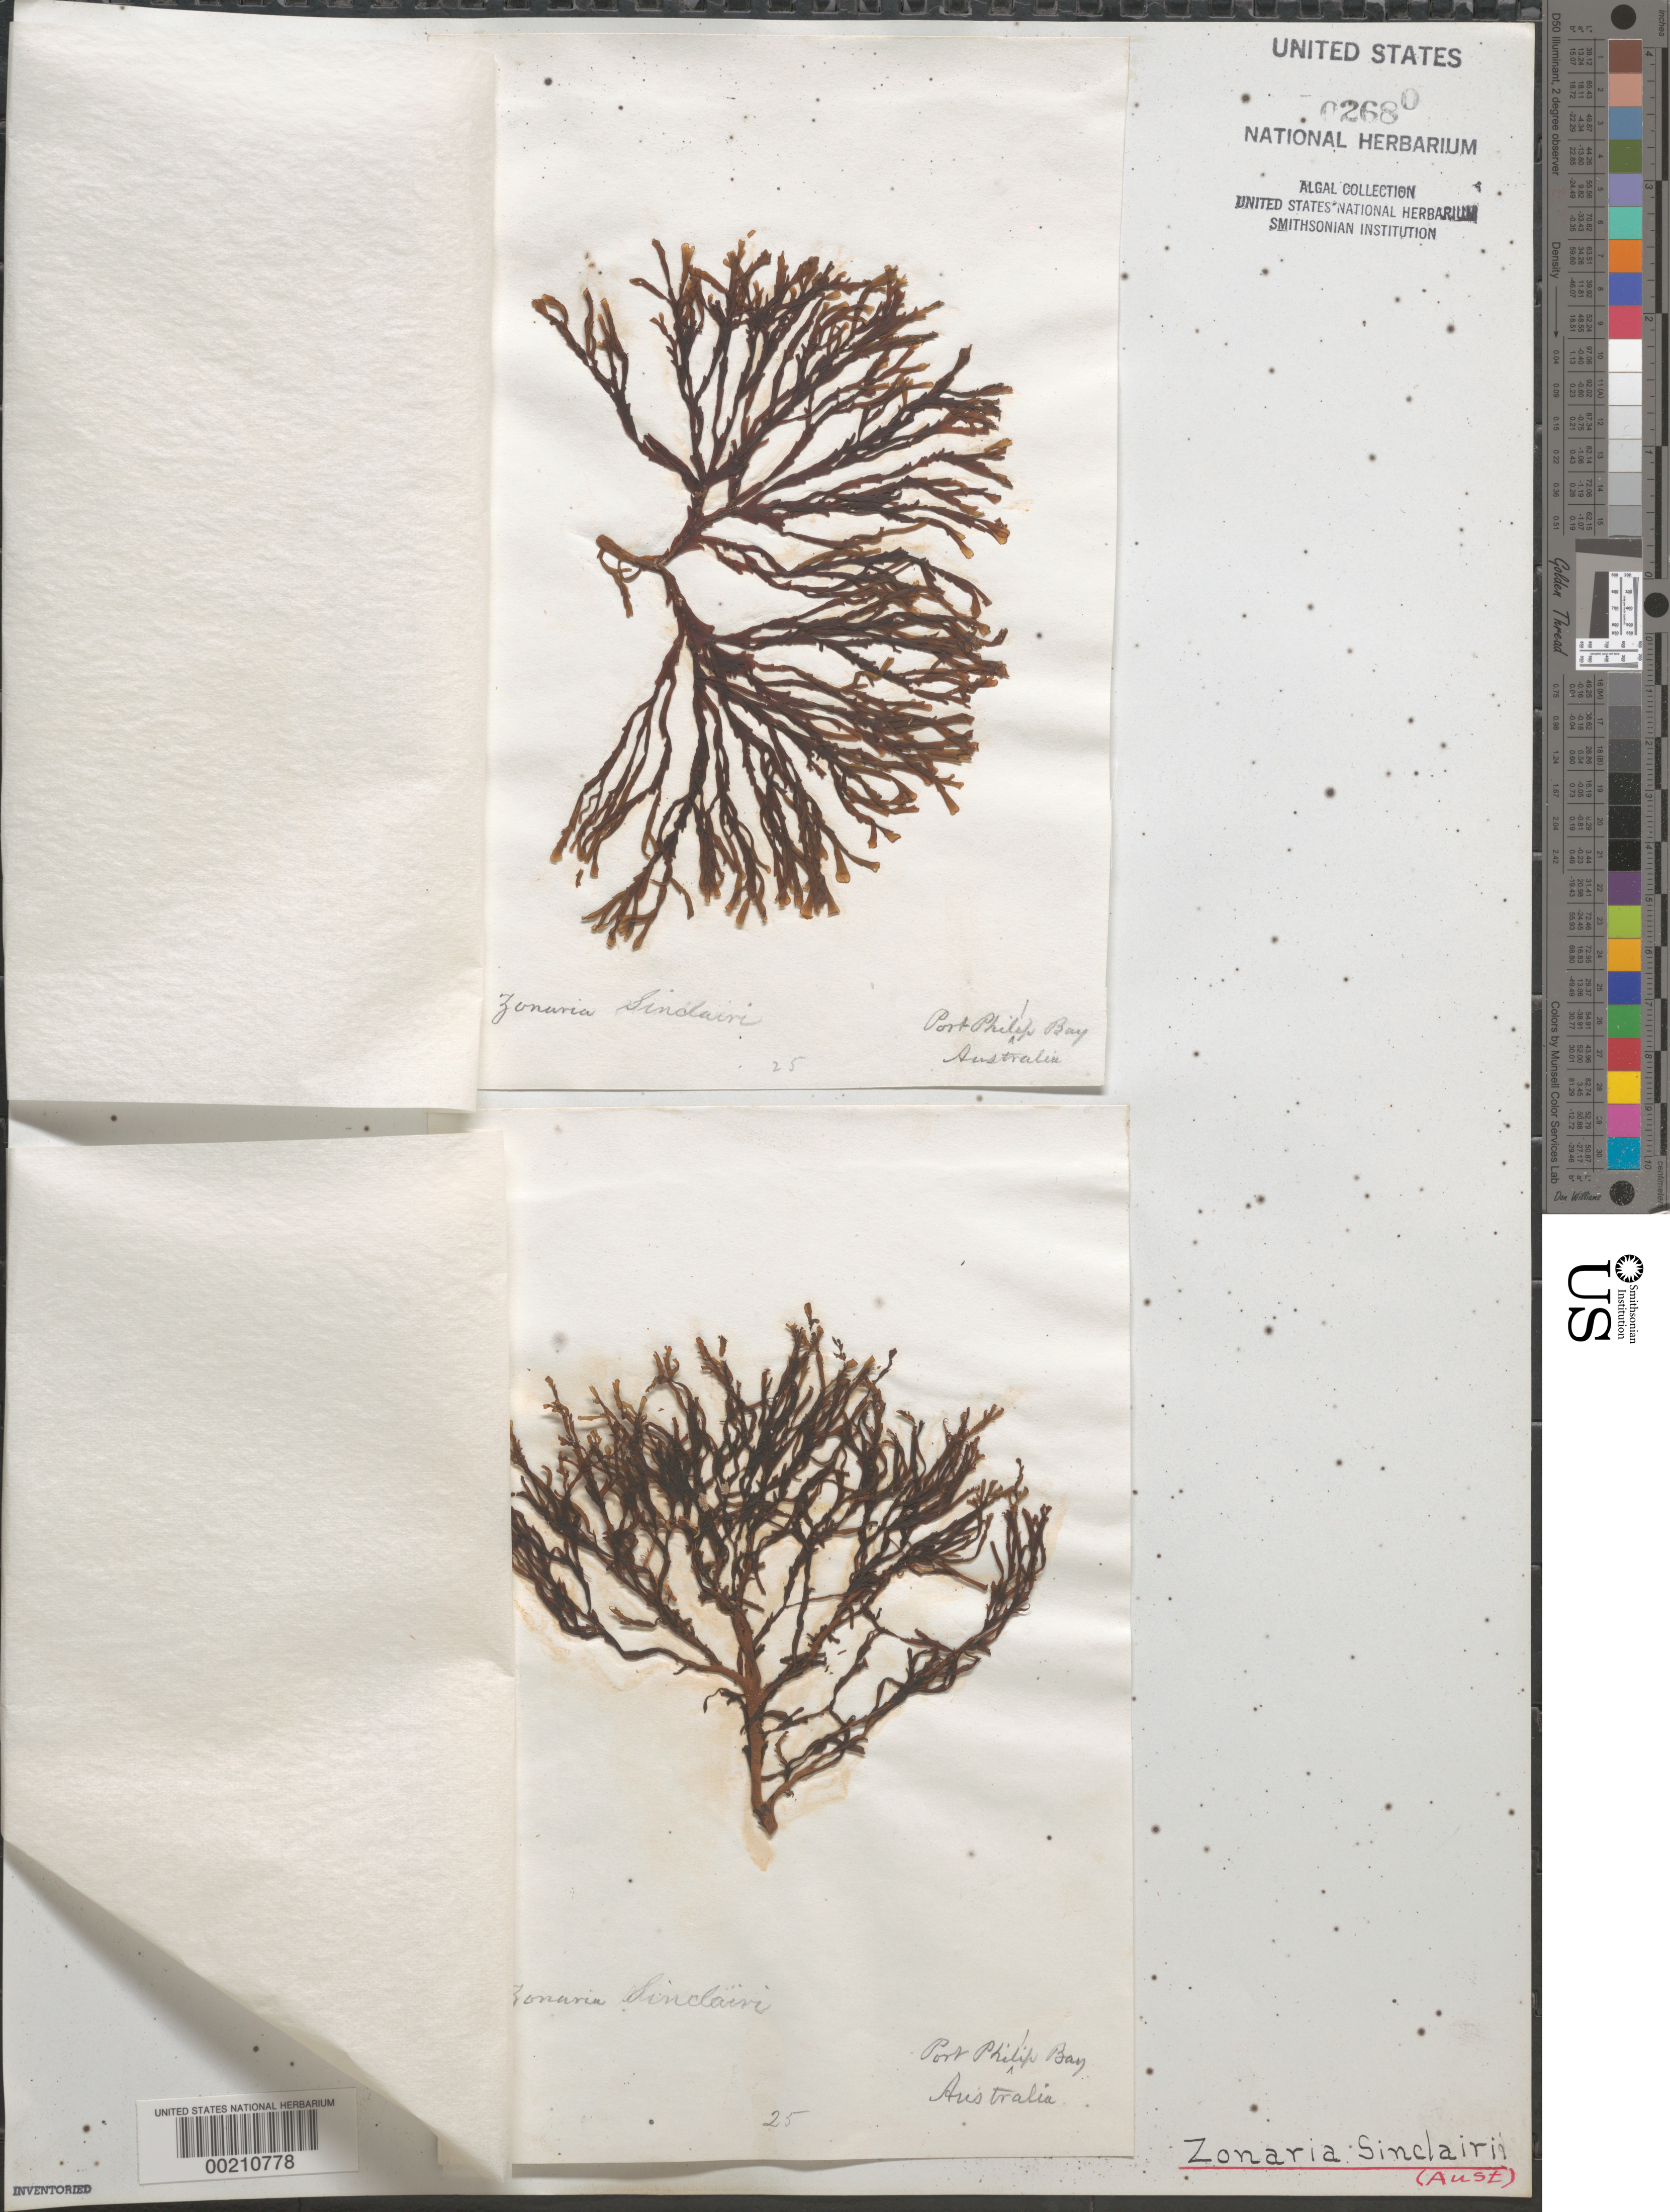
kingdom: Chromista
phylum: Ochrophyta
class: Phaeophyceae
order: Dictyotales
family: Dictyotaceae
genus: Homoeostrichus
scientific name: Homoeostrichus sinclairii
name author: (Hook. f. & Harvey) J. Agardh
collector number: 25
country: Australia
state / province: Victoria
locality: Port Phillip Bay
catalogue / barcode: US 2680